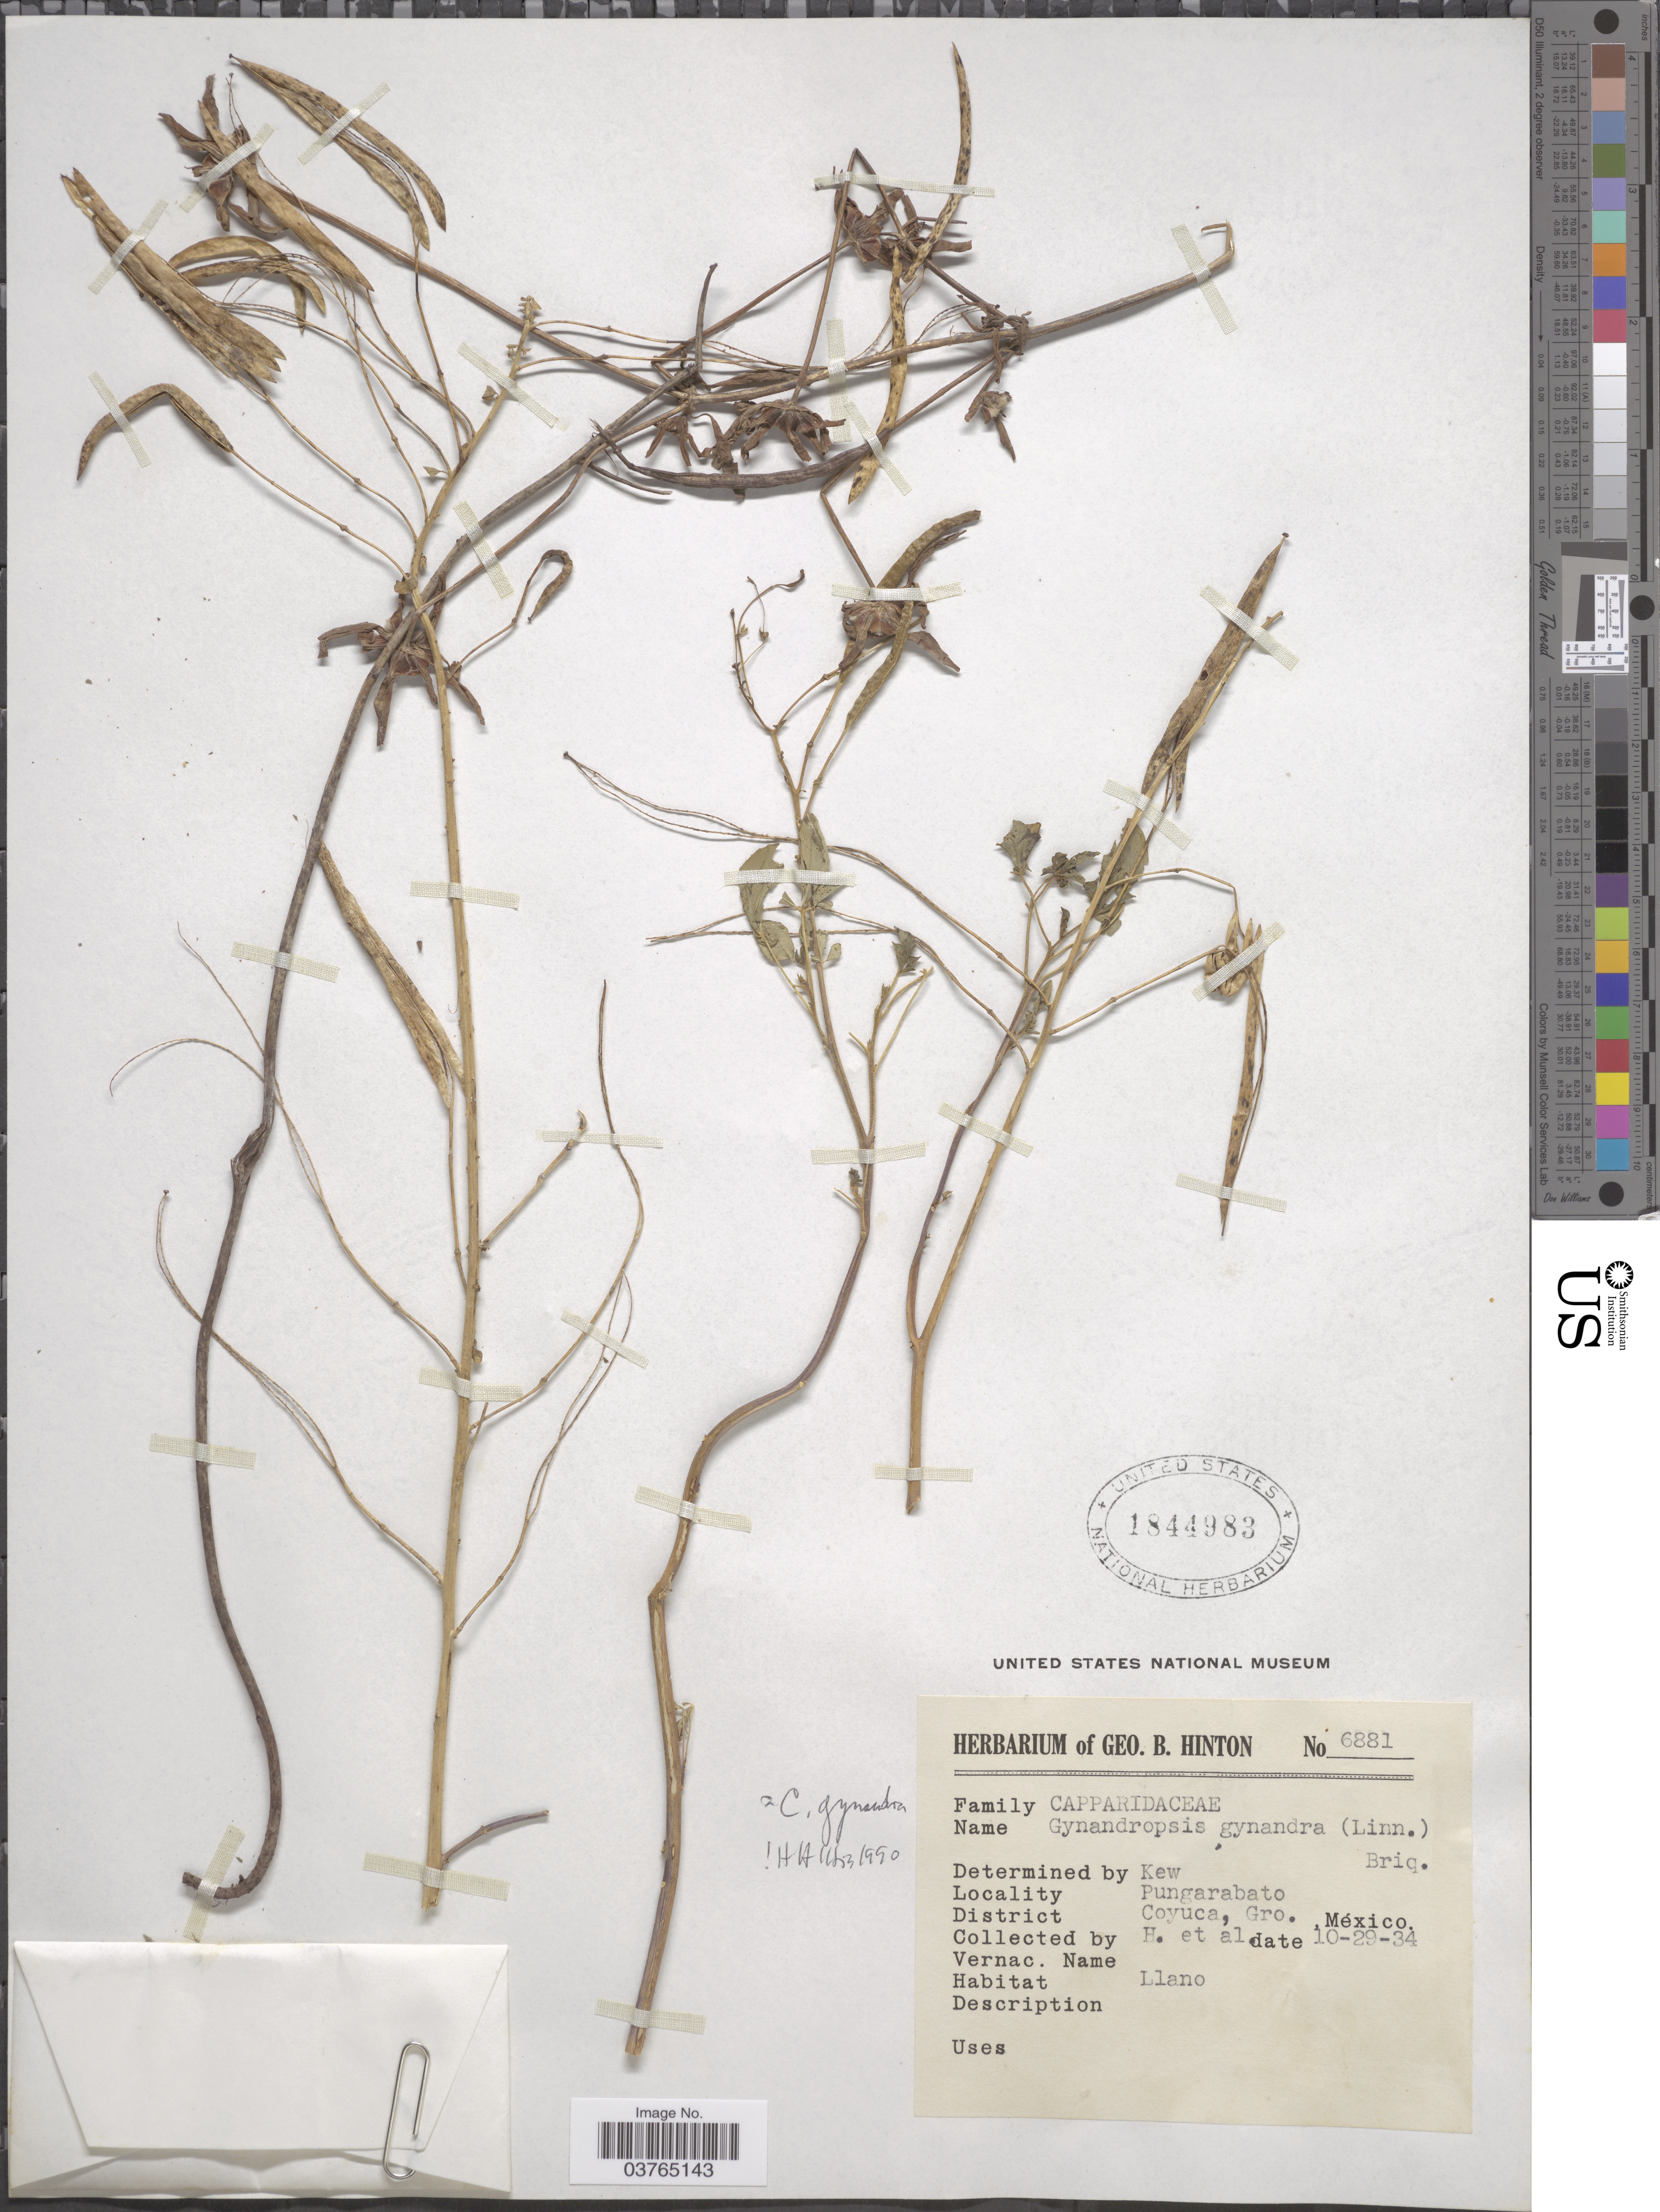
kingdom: Plantae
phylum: Tracheophyta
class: Magnoliopsida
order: Brassicales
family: Cleomaceae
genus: Gynandropsis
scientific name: Gynandropsis gynandra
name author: (L.) Briq.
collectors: G. B. Hinton & et al.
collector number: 6881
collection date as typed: Transcribed d/m/y: 29/10/34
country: Mexico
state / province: Guerrero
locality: Pungarabato. District Coyuca.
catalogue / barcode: US 1844983